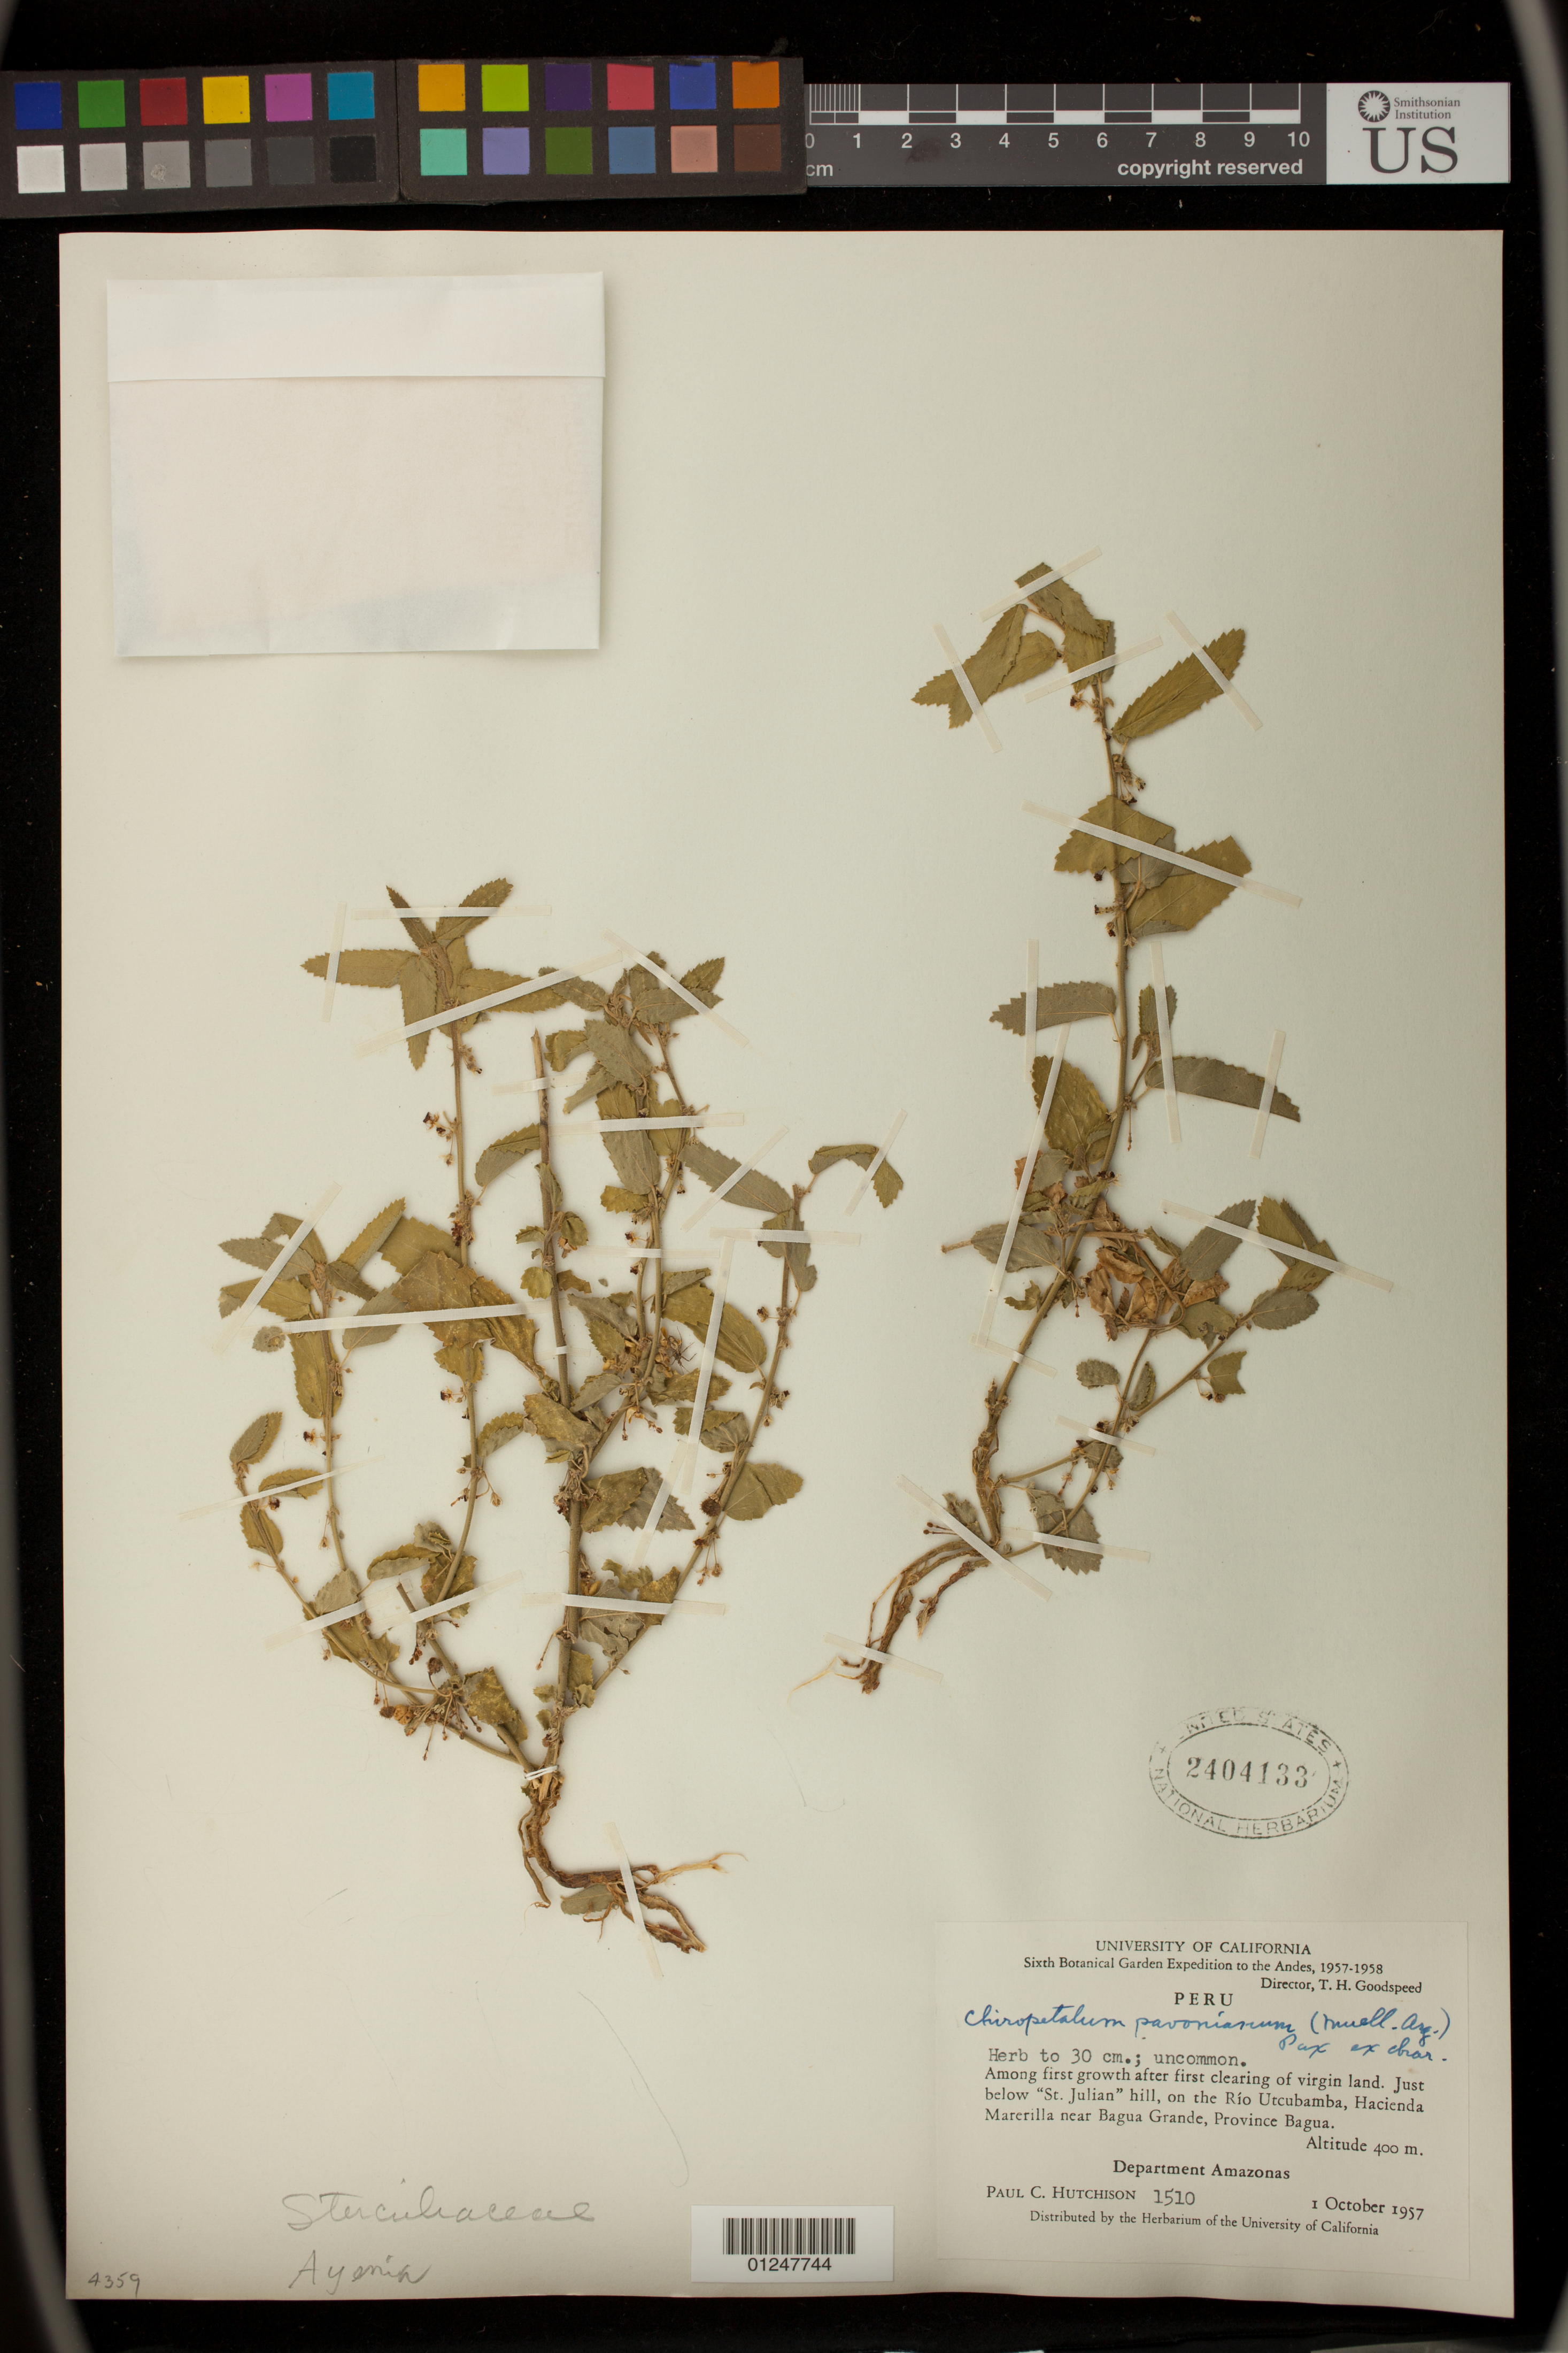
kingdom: Plantae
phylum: Tracheophyta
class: Magnoliopsida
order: Malpighiales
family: Euphorbiaceae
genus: Chiropetalum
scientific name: Chiropetalum pavonianum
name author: (Müll. Arg.) Pax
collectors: P. C. Hutchison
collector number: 1510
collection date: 1957-10-01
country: Peru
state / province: Amazonas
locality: Just below "St. Julian" hill, on the Rio Utcubamba, Hacienda Marerilla near Bagua Grande, Province Bagua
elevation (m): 400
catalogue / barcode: US 2404133